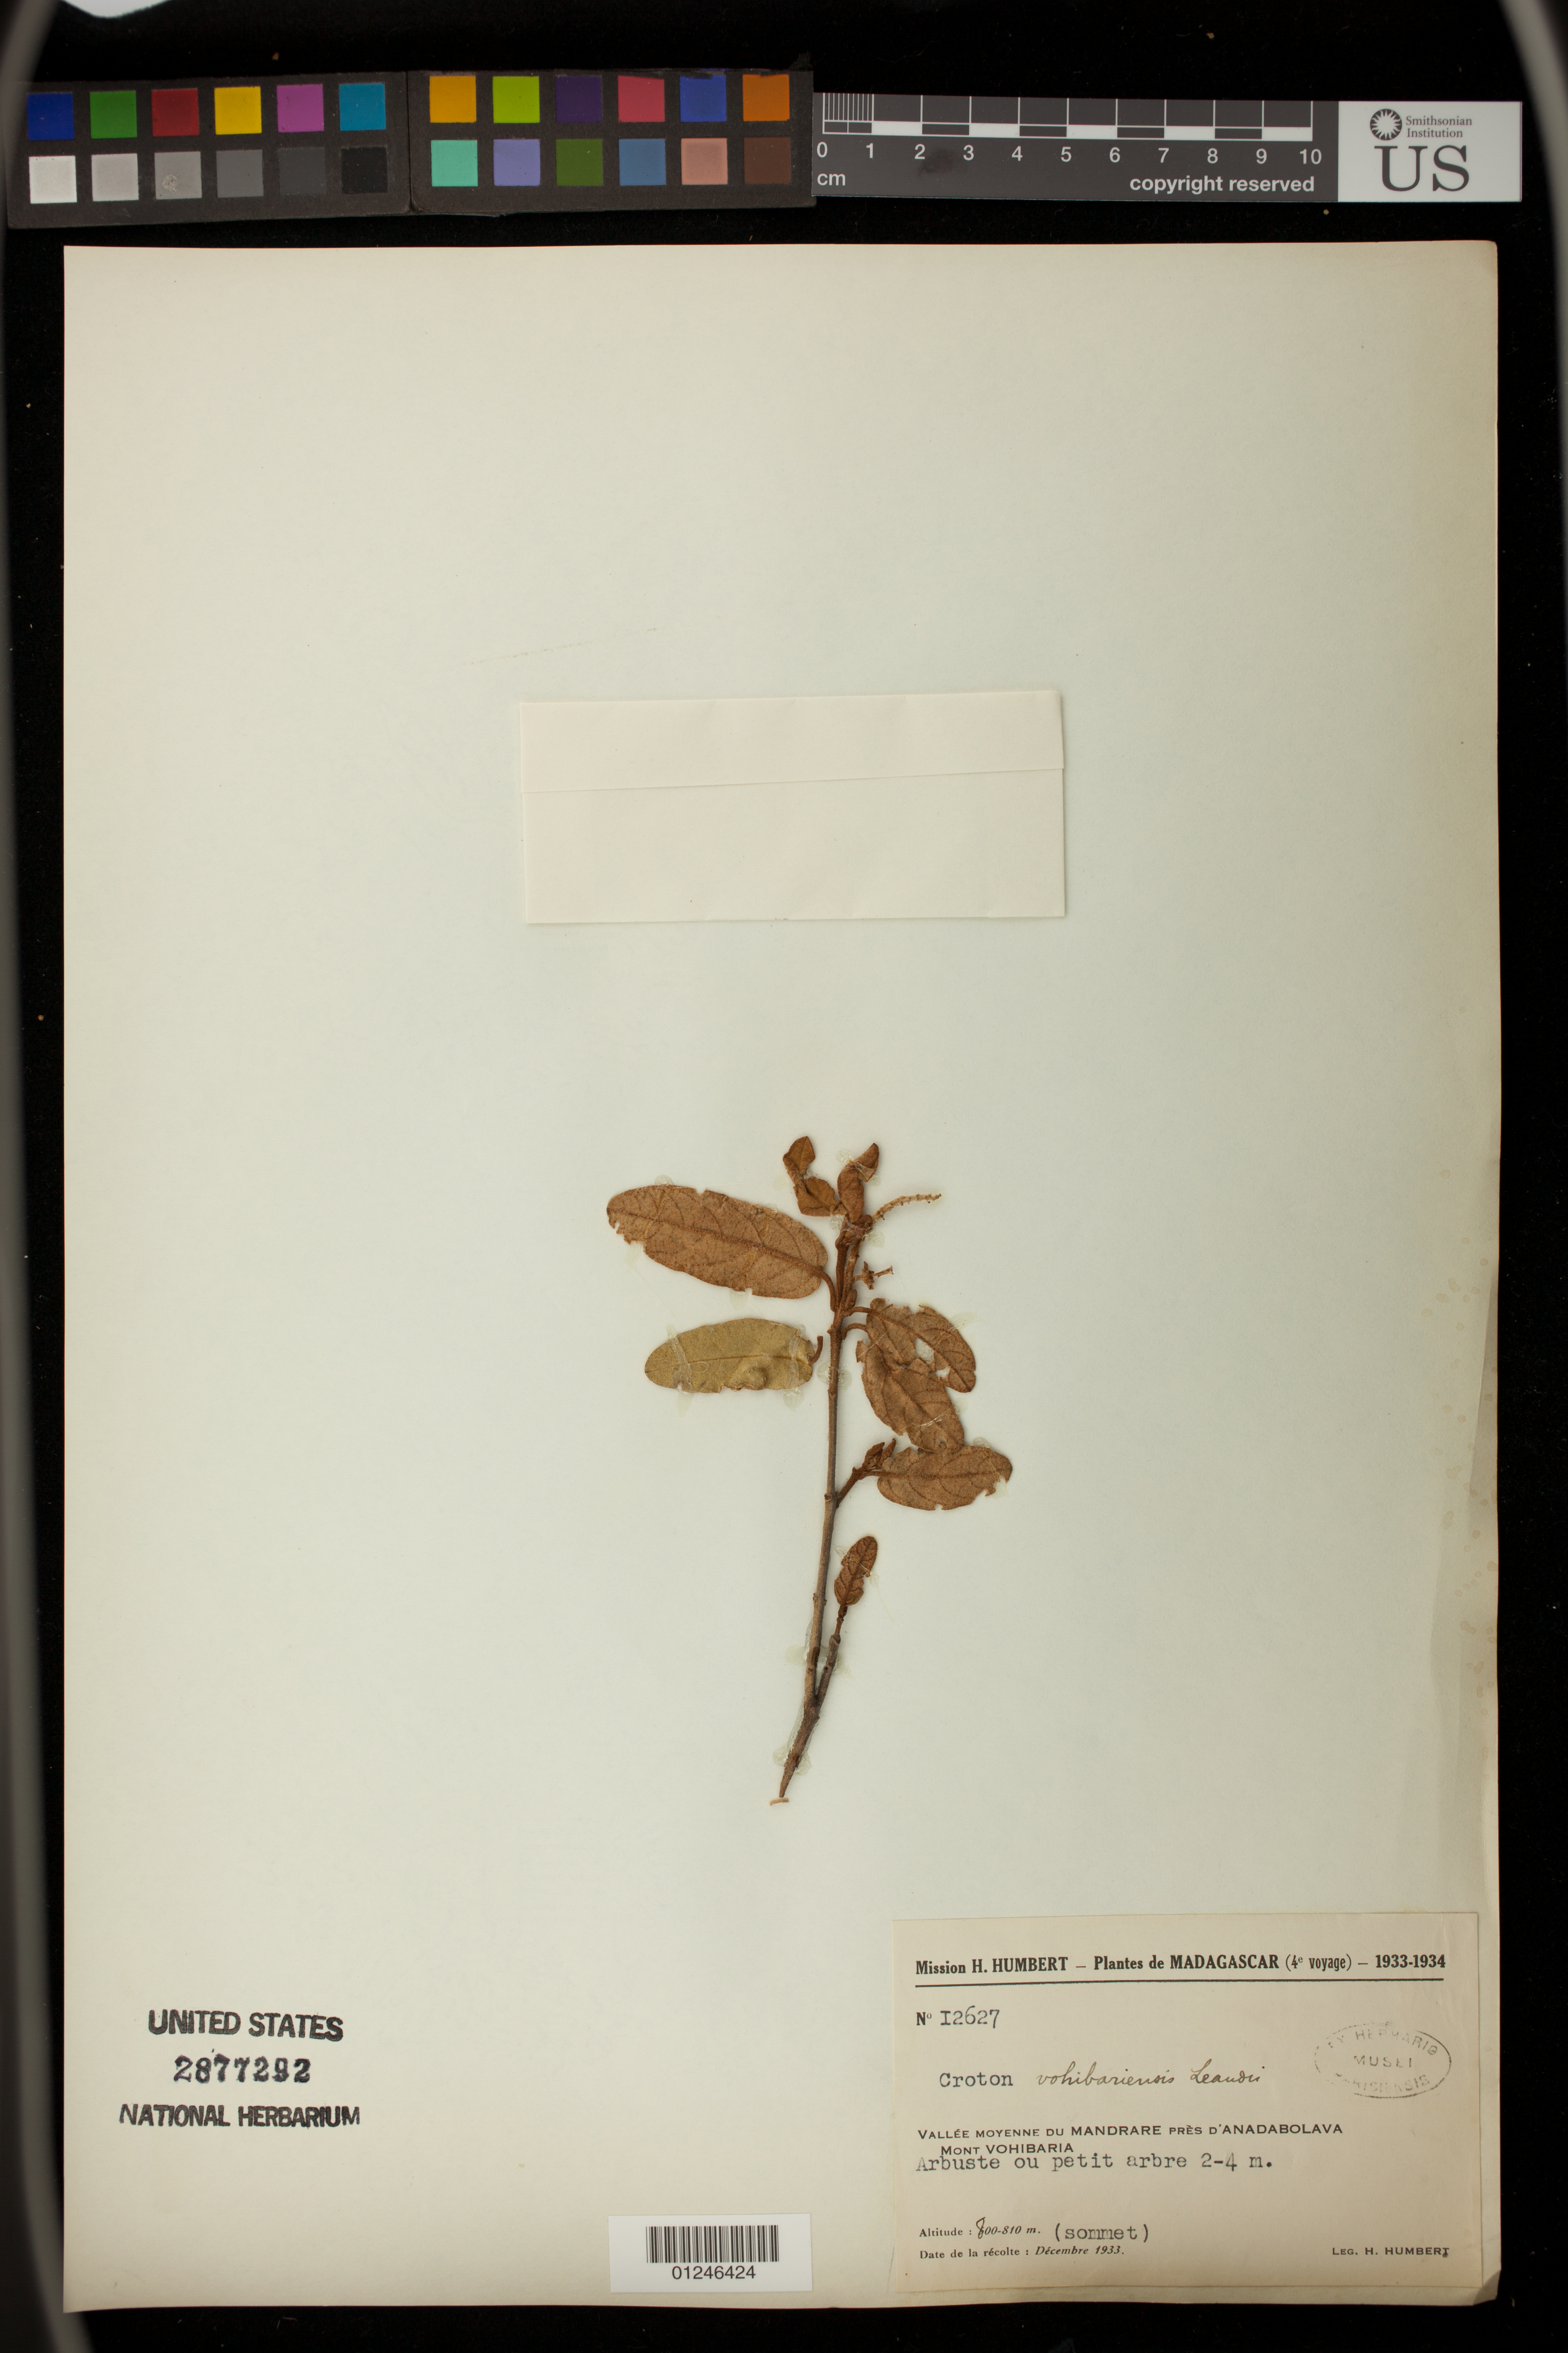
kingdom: Plantae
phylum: Tracheophyta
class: Magnoliopsida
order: Malpighiales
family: Euphorbiaceae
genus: Croton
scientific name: Croton farinosus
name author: Lam.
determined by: Berry, P. E., (WIS), University of Wisconsin - Madison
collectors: H. Humbert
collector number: I2627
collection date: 1933-12-01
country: Madagascar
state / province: Atsimo-Andrefana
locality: Mont Vohibaria summit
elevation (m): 800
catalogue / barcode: US 2877292